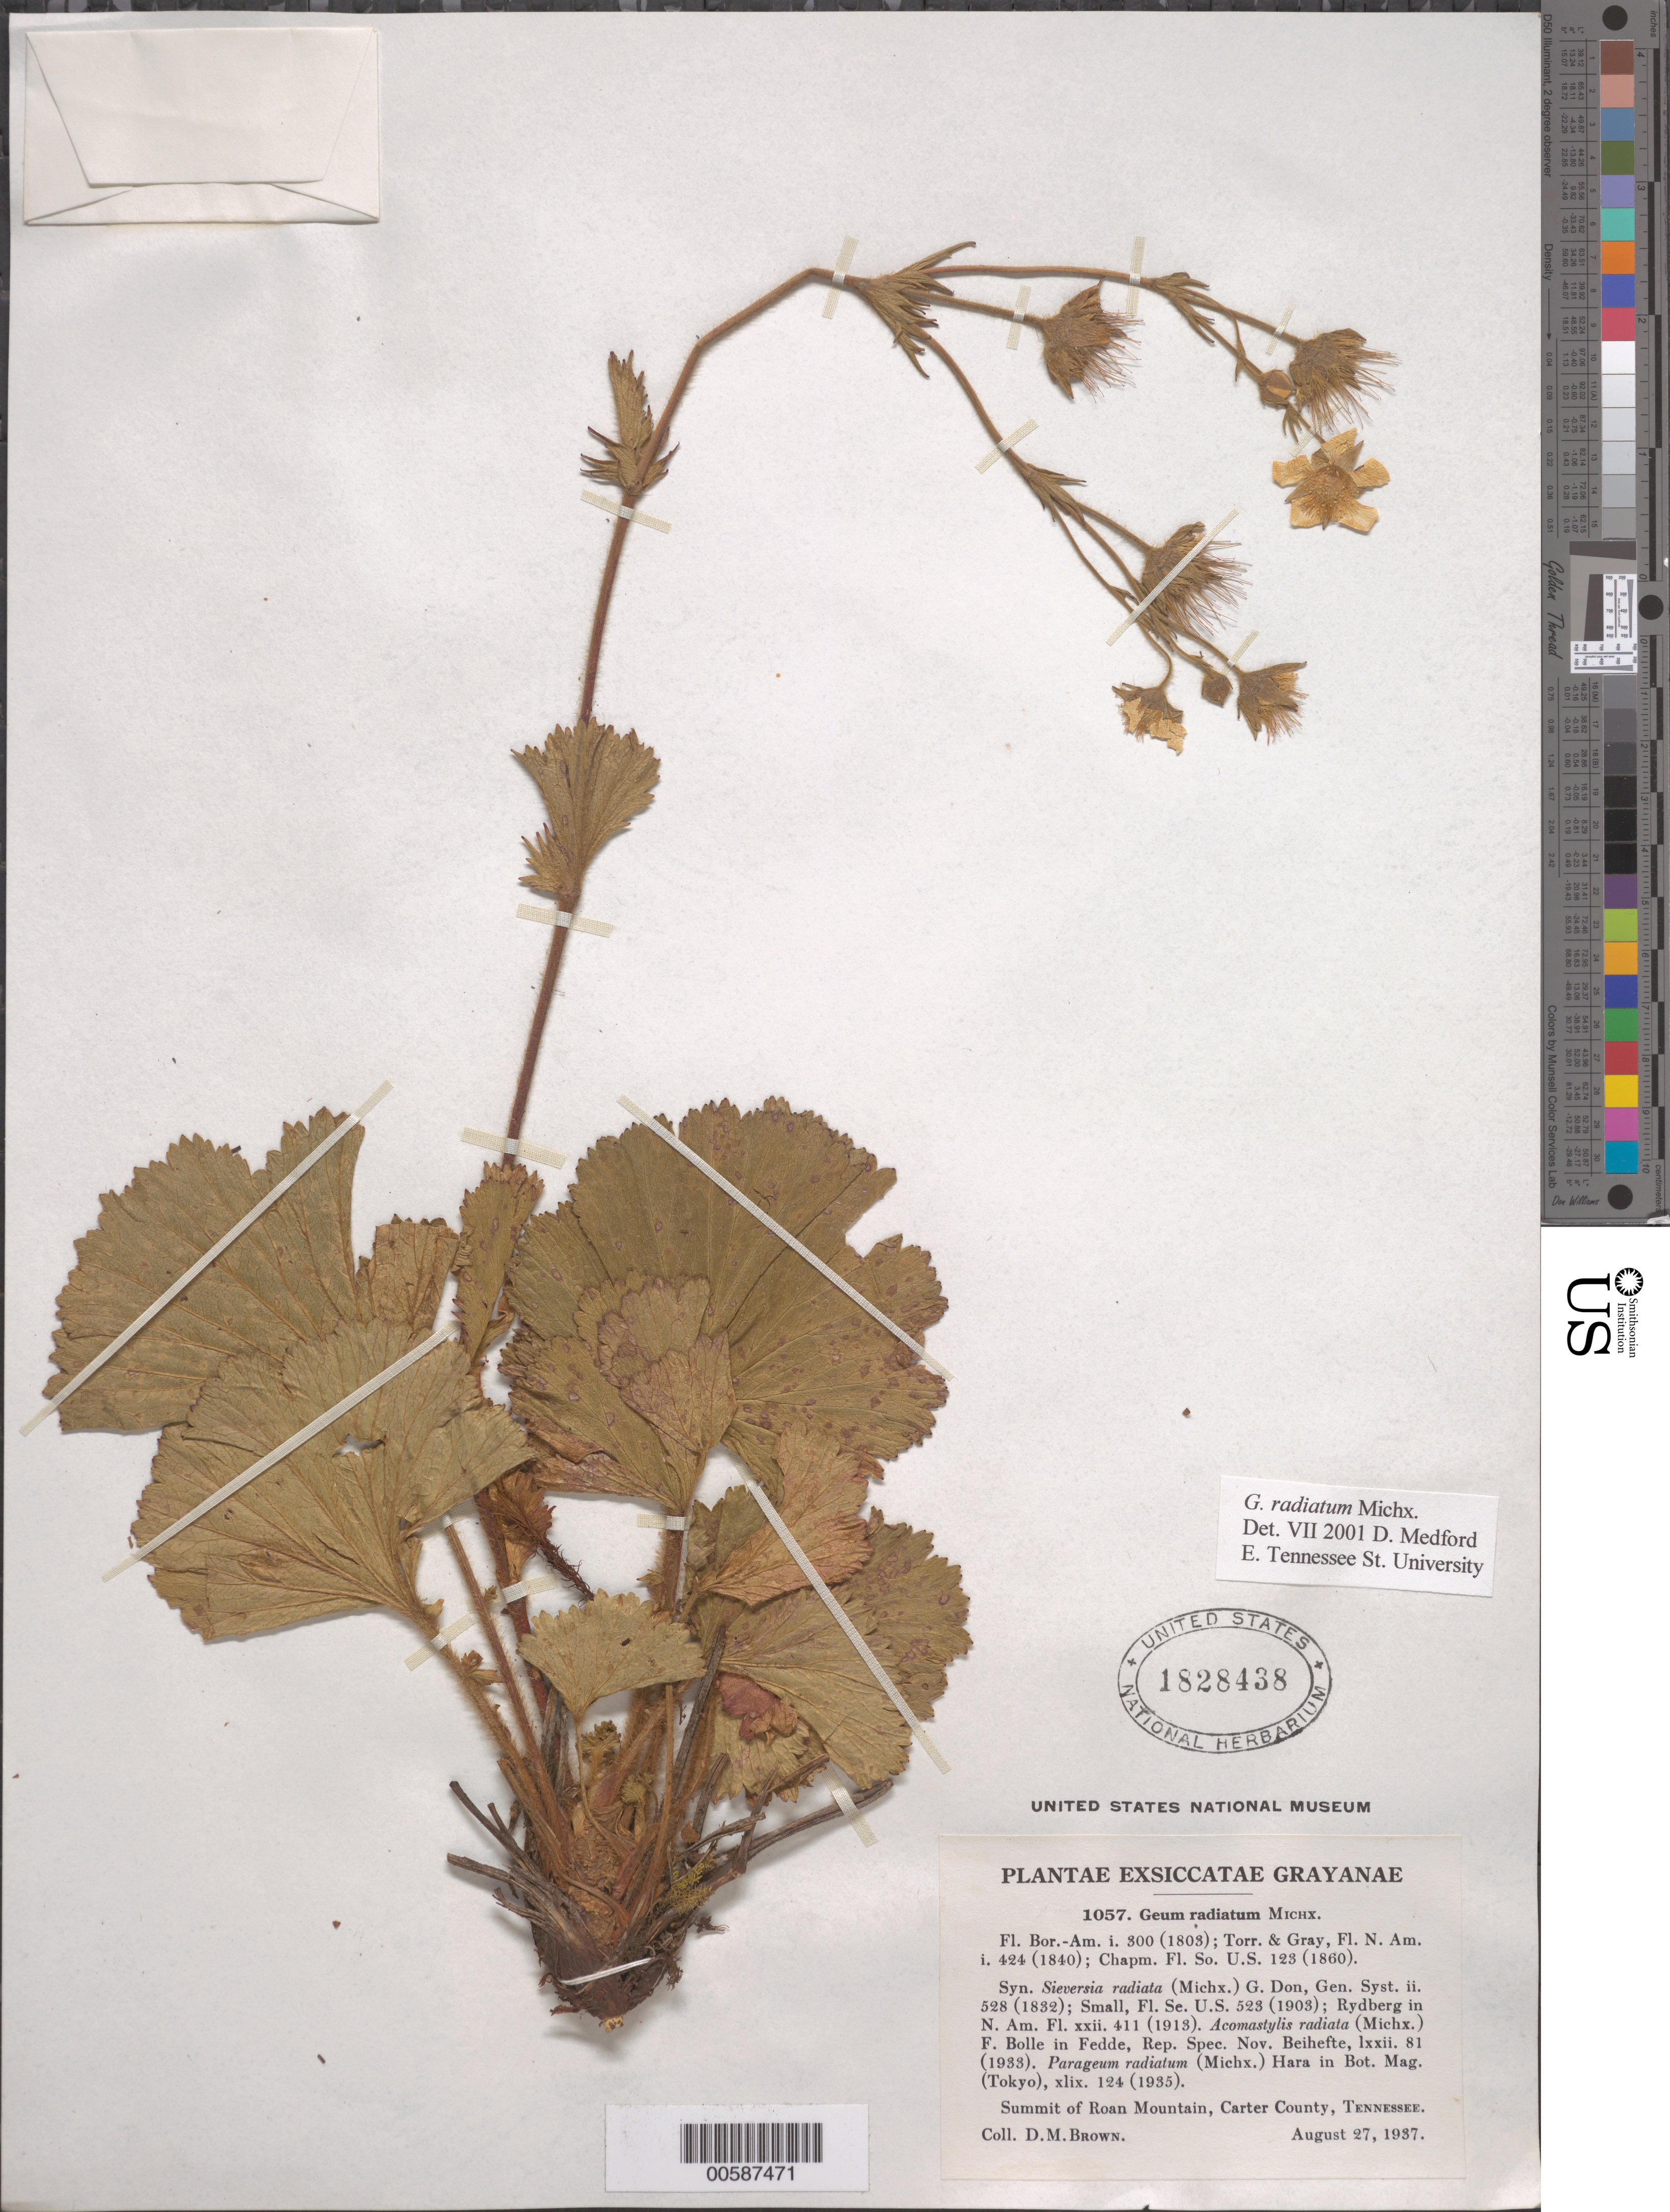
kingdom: Plantae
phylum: Tracheophyta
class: Magnoliopsida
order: Rosales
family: Rosaceae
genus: Geum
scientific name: Geum radiatum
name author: Michx.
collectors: D. M. Brown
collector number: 1057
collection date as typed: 27 Aug 1937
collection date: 1937-08-27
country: United States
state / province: Tennessee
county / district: Carter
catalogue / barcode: US 1828438